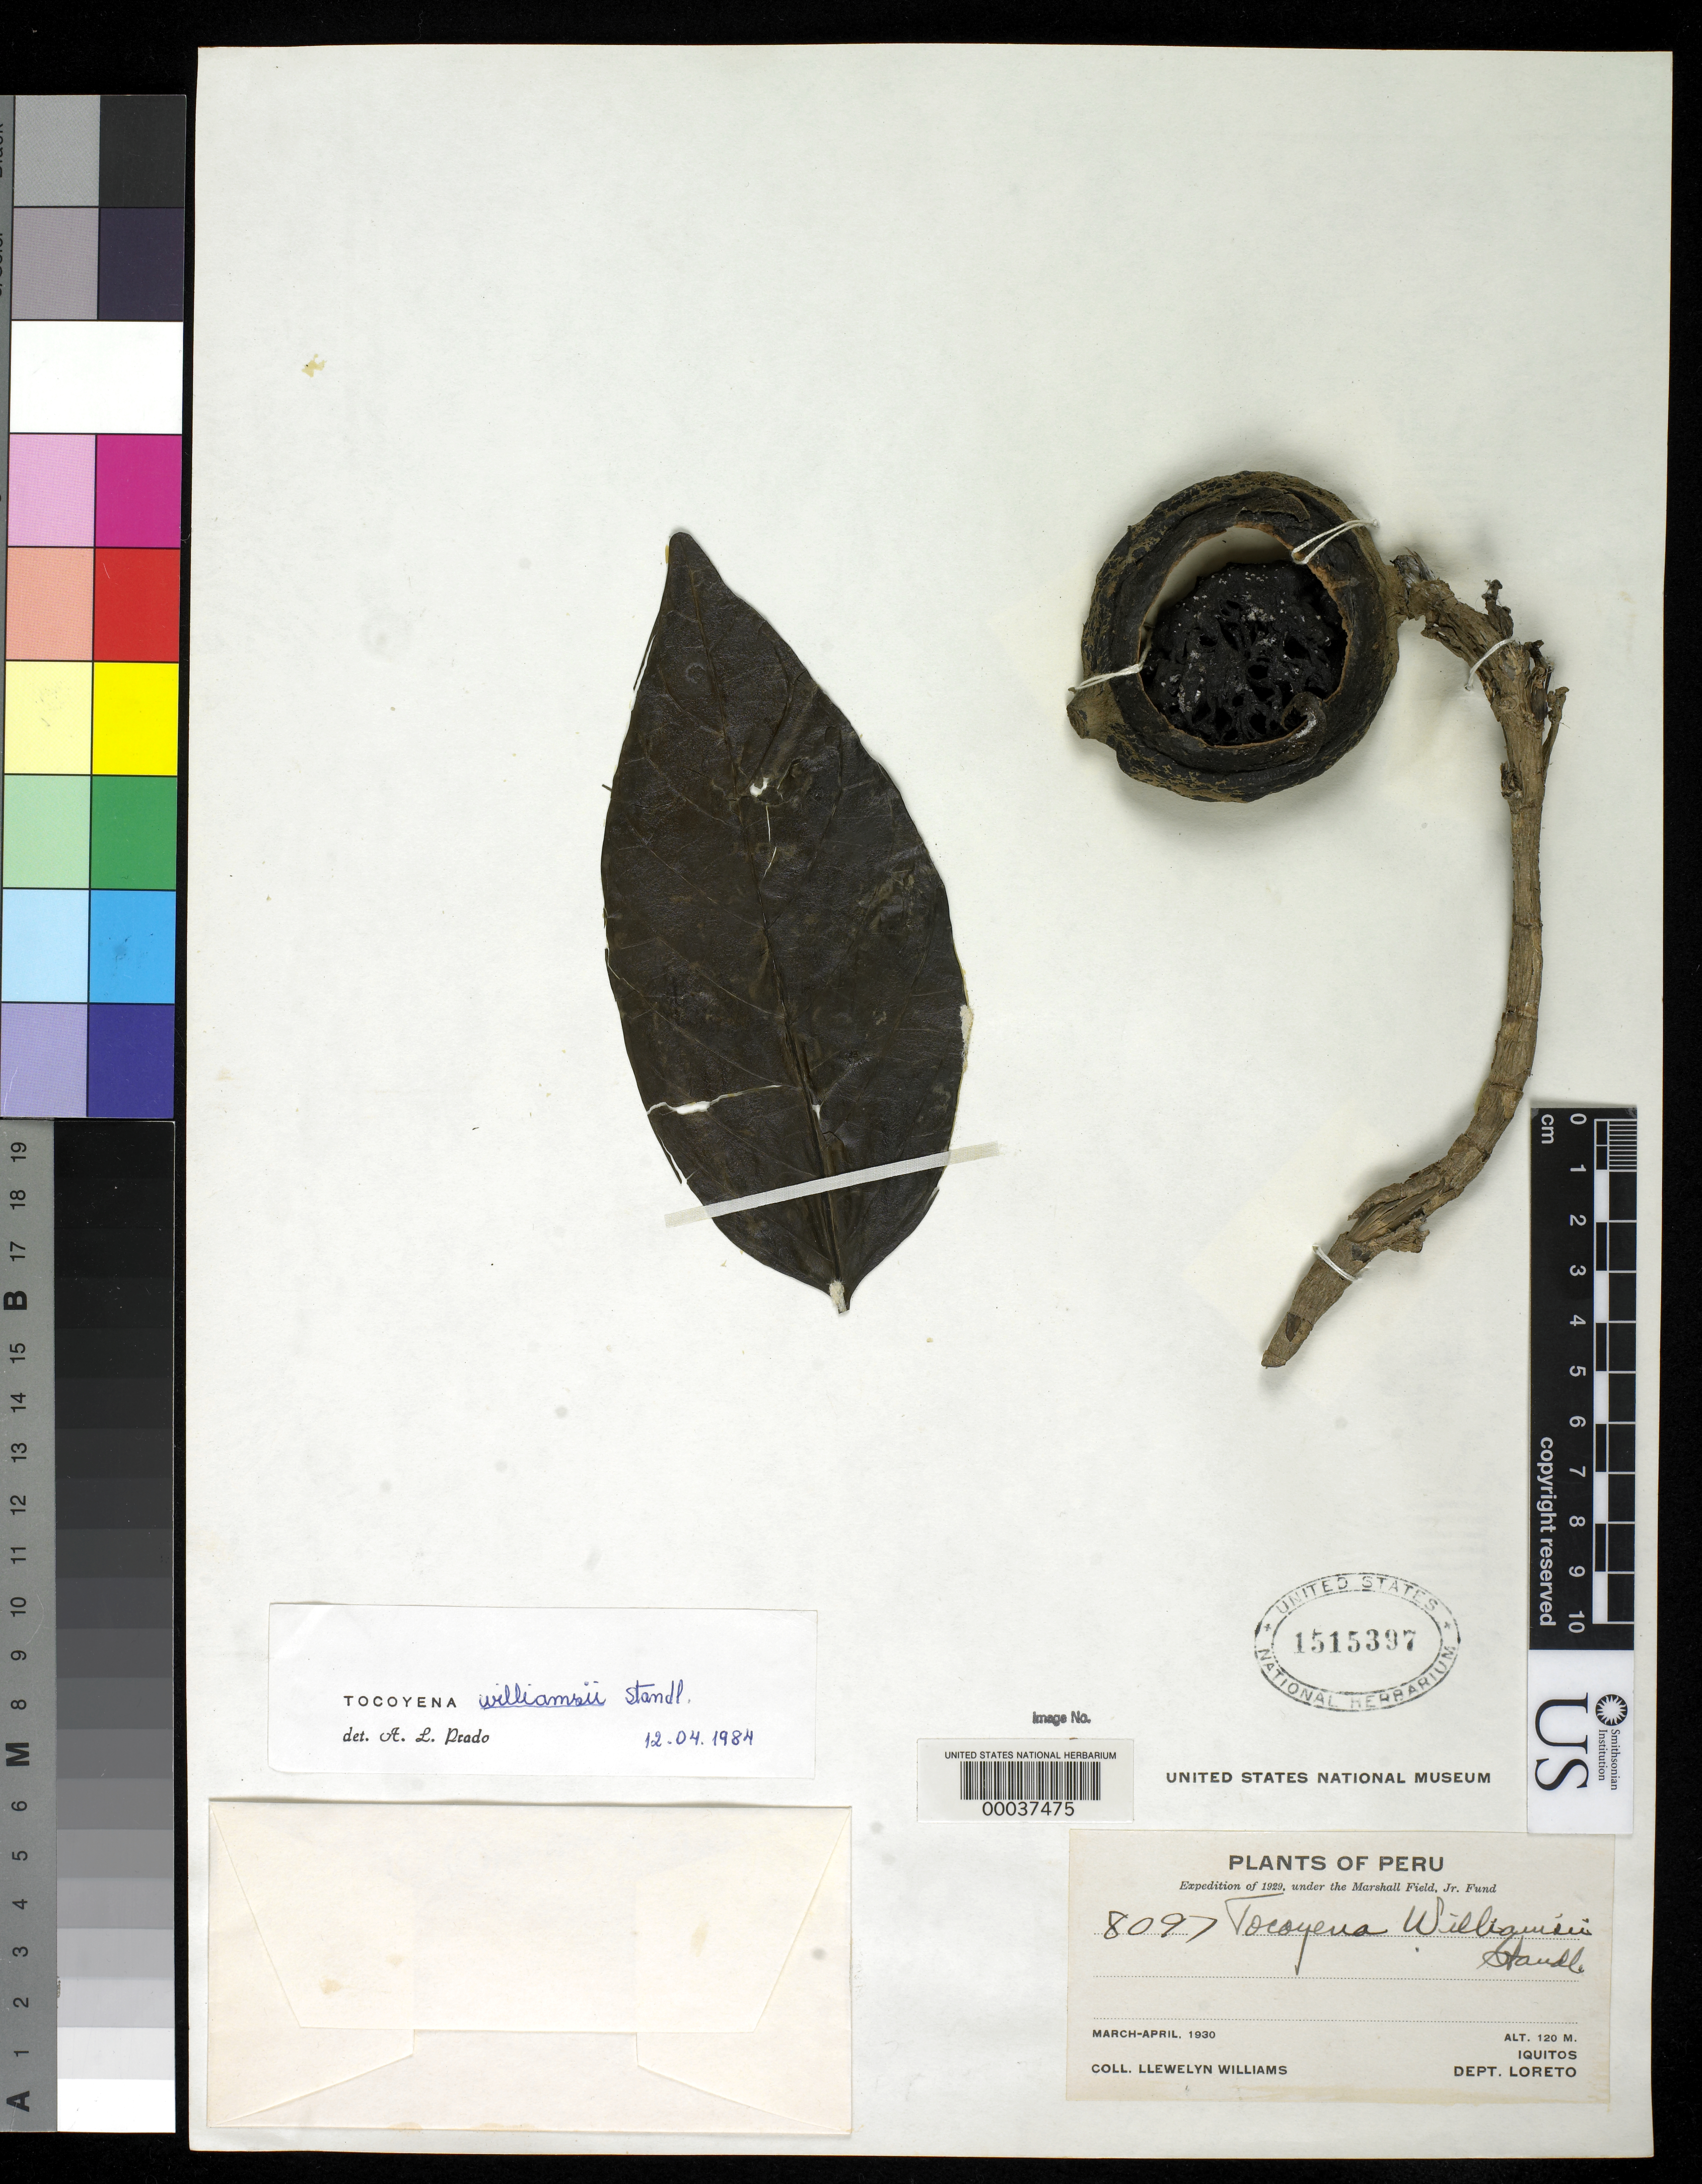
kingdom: Plantae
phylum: Tracheophyta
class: Magnoliopsida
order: Gentianales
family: Rubiaceae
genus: Tocoyena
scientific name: Tocoyena williamsii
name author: Standl.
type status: Isotype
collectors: Ll. Williams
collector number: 8097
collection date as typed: Mar 1930 to -- Apr 1930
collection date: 1930-03/1930-04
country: Peru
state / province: Loreto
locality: Iquitos.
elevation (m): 120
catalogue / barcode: US 1515397